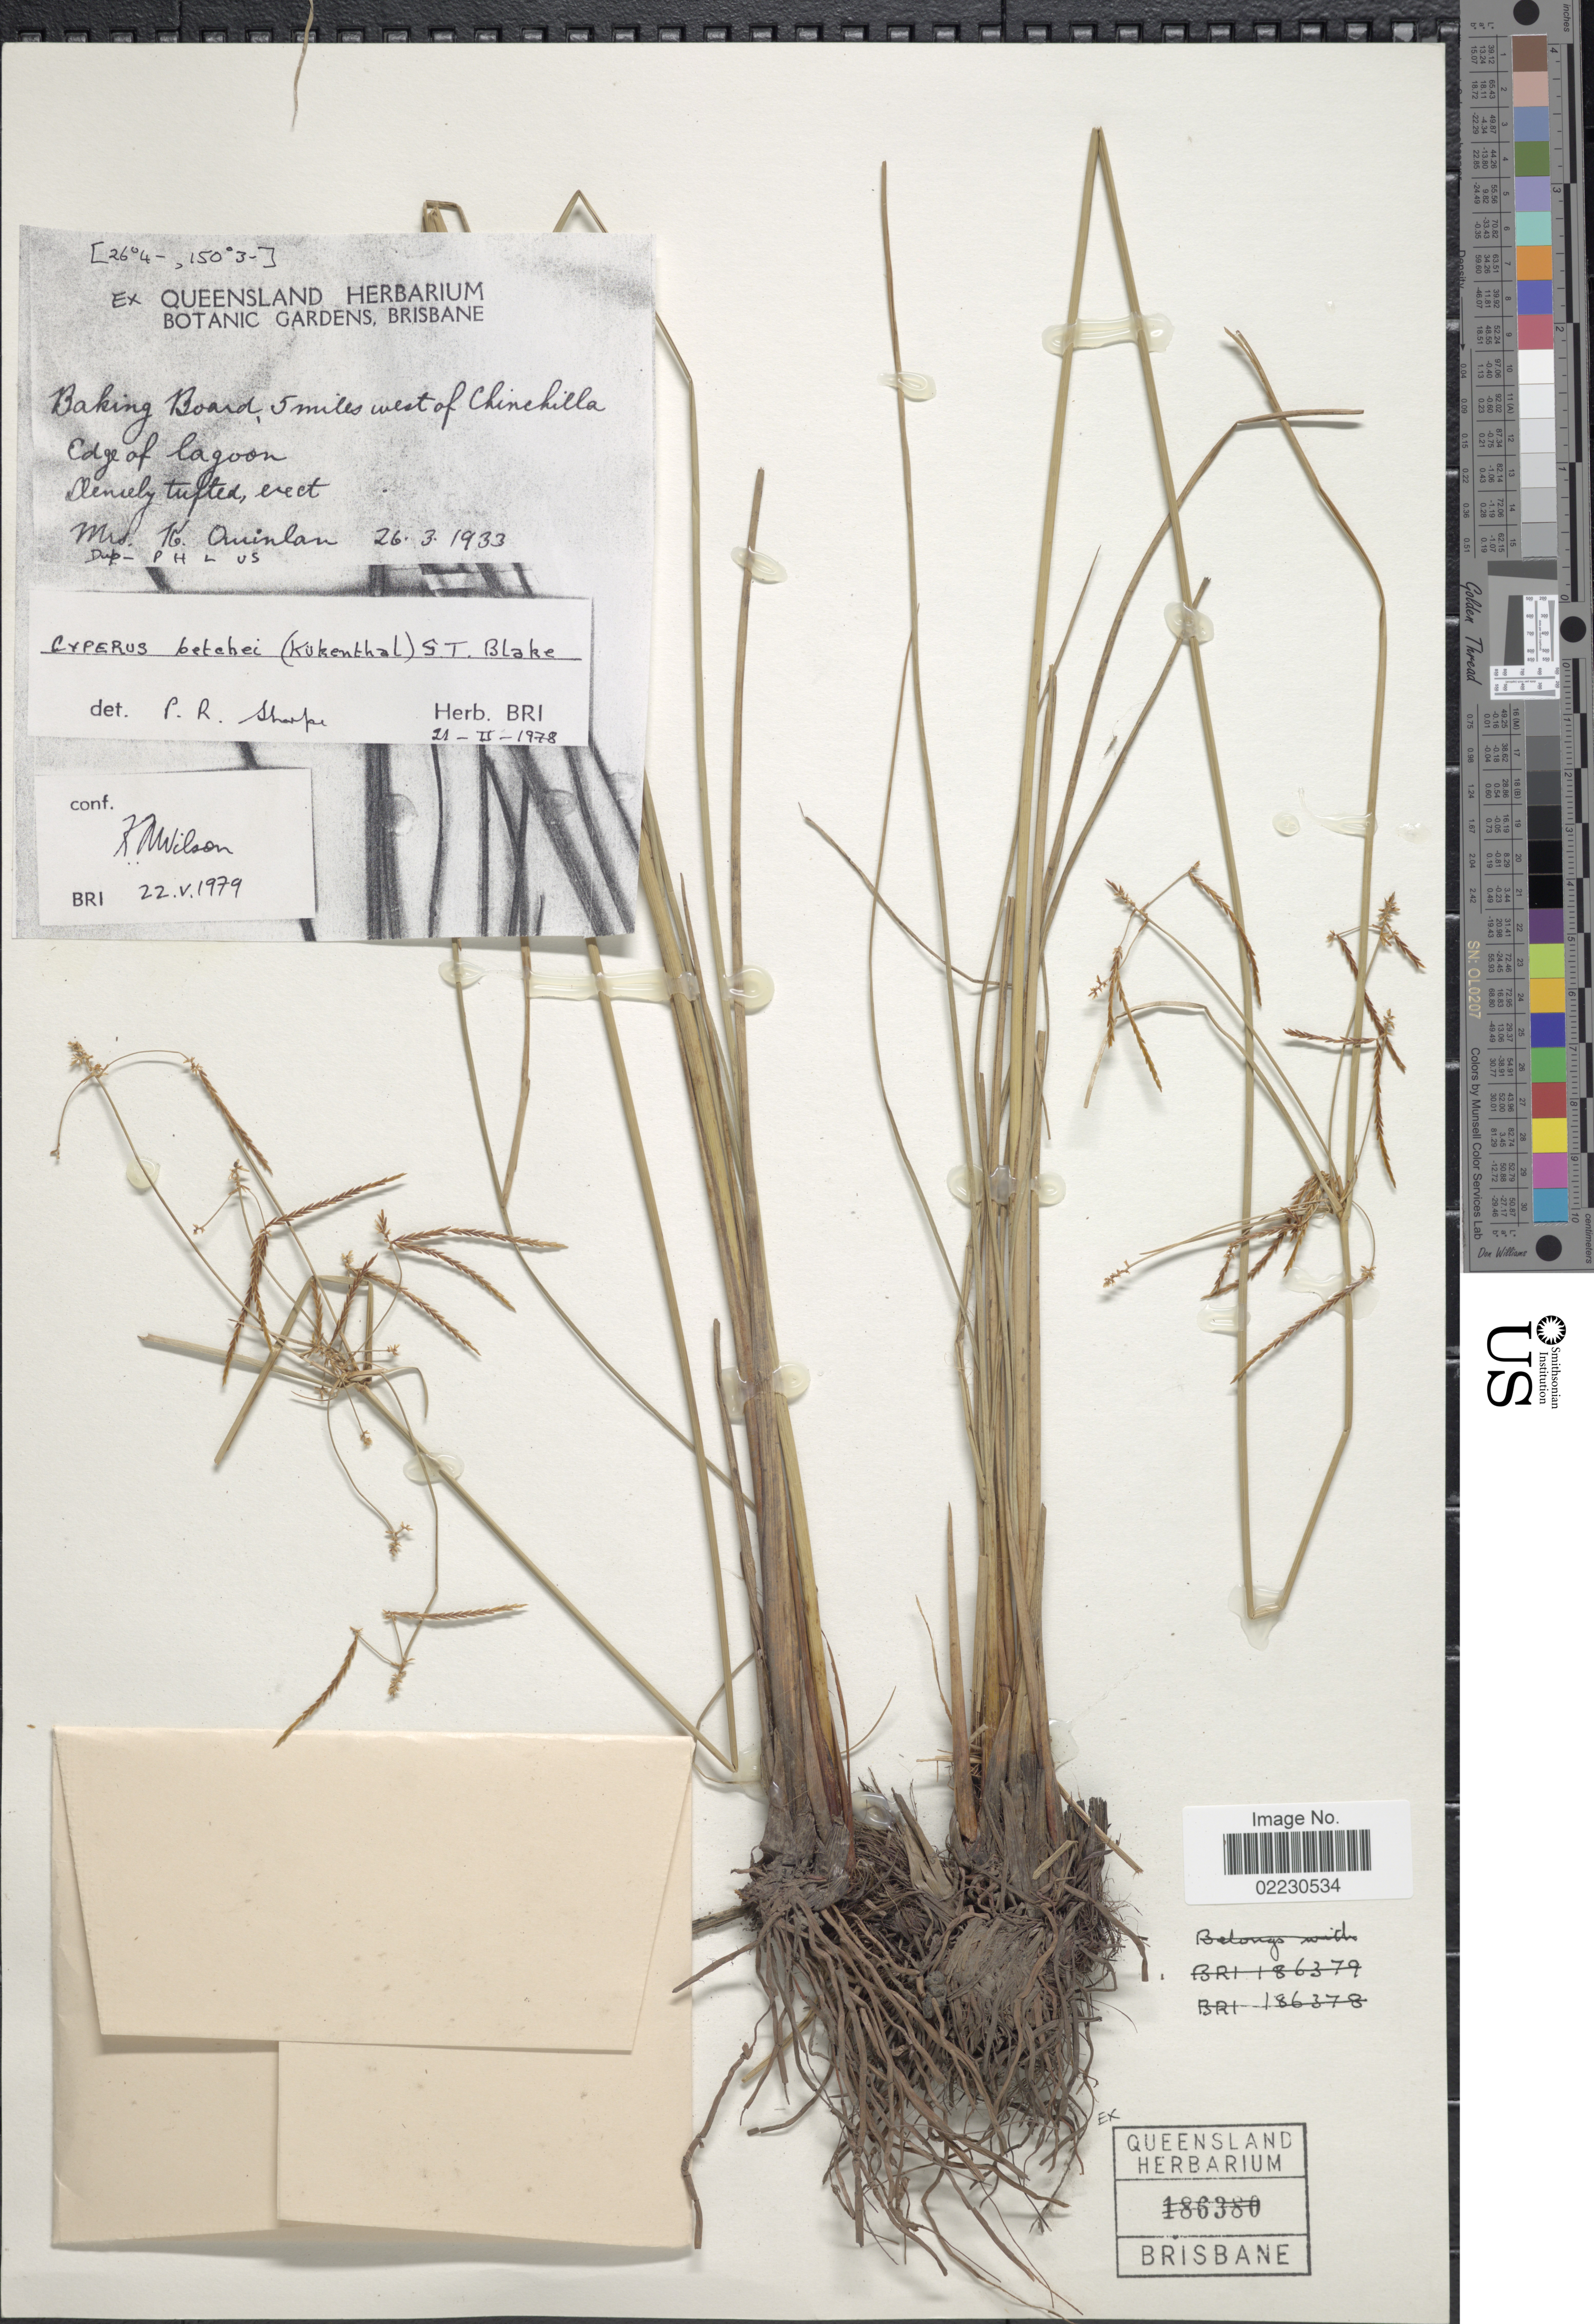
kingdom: Plantae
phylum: Tracheophyta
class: Liliopsida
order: Poales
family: Cyperaceae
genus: Cyperus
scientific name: Cyperus betchei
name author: (Kük.) S.T. Blake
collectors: K. Quinlan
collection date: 1933-03-26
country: Australia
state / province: Queensland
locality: Baking Board, 5 miles west of Chinchilla, Edge of Lagoon